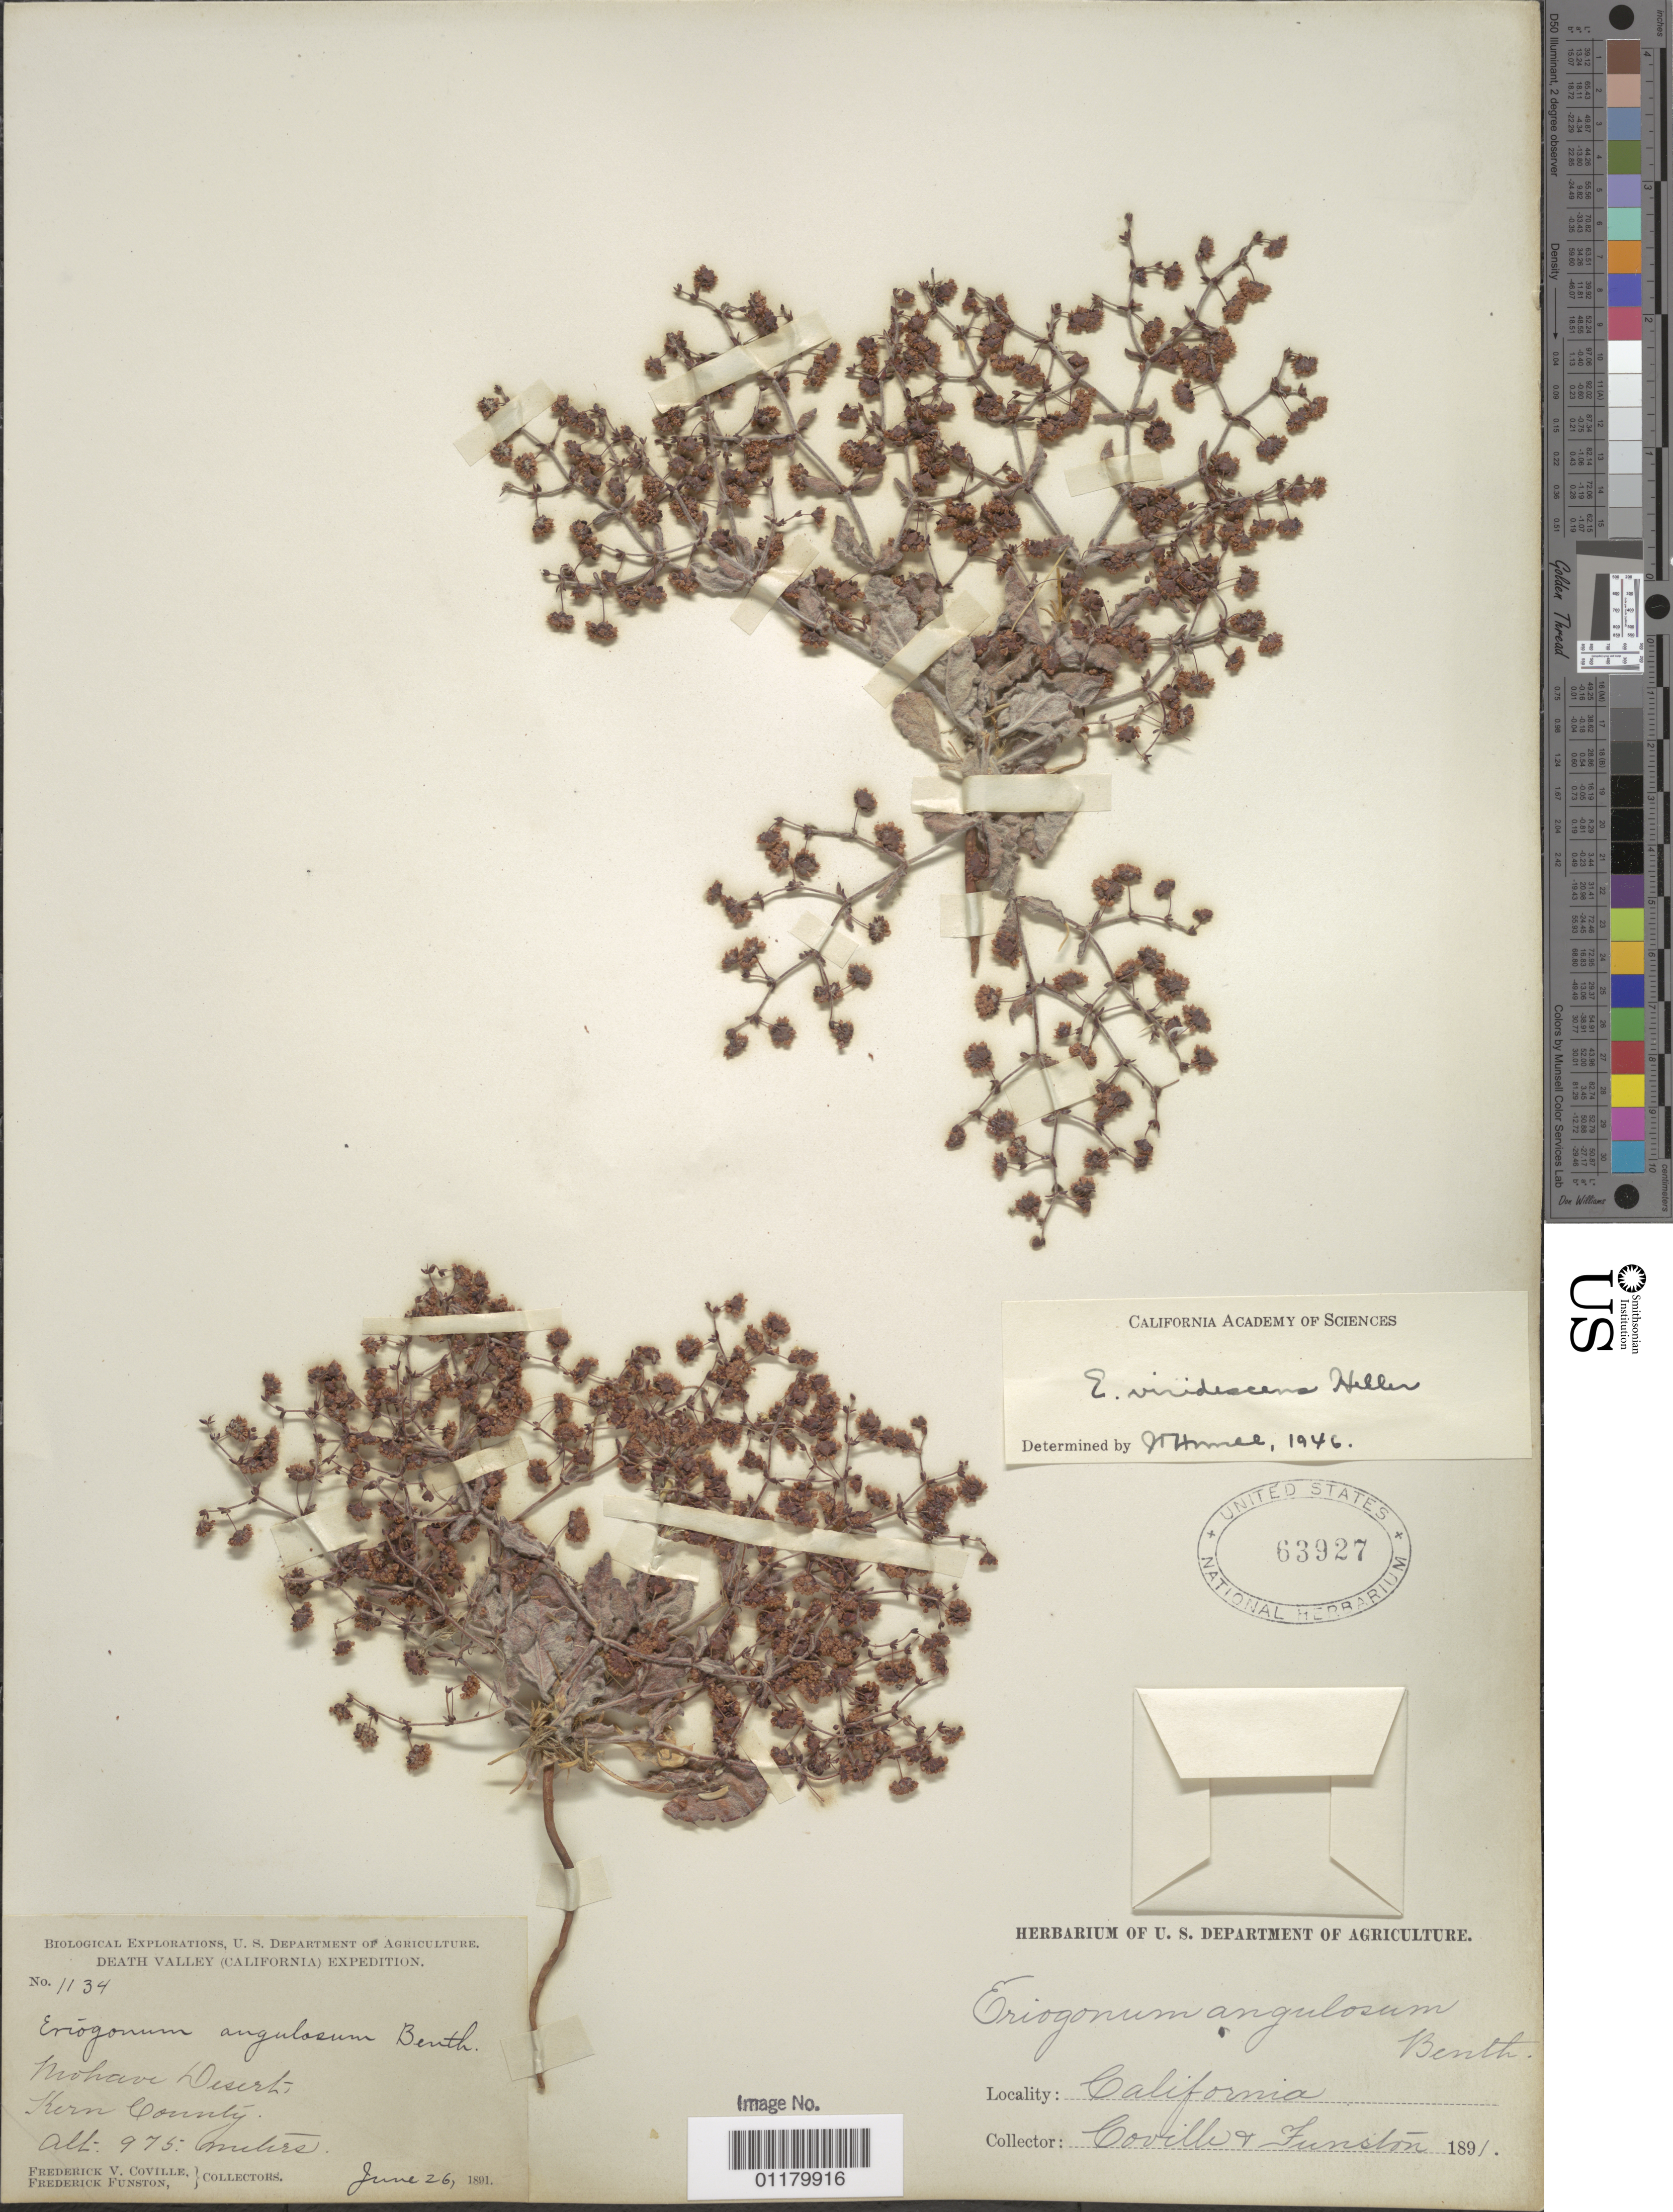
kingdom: Plantae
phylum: Tracheophyta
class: Magnoliopsida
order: Caryophyllales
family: Polygonaceae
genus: Eriogonum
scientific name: Eriogonum viridescens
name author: A. Heller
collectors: F. V. Coville & F. Funston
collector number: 1134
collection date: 1891-06-26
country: United States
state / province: California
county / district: Kern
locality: Mohave Desert.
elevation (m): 975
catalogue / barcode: US 63927